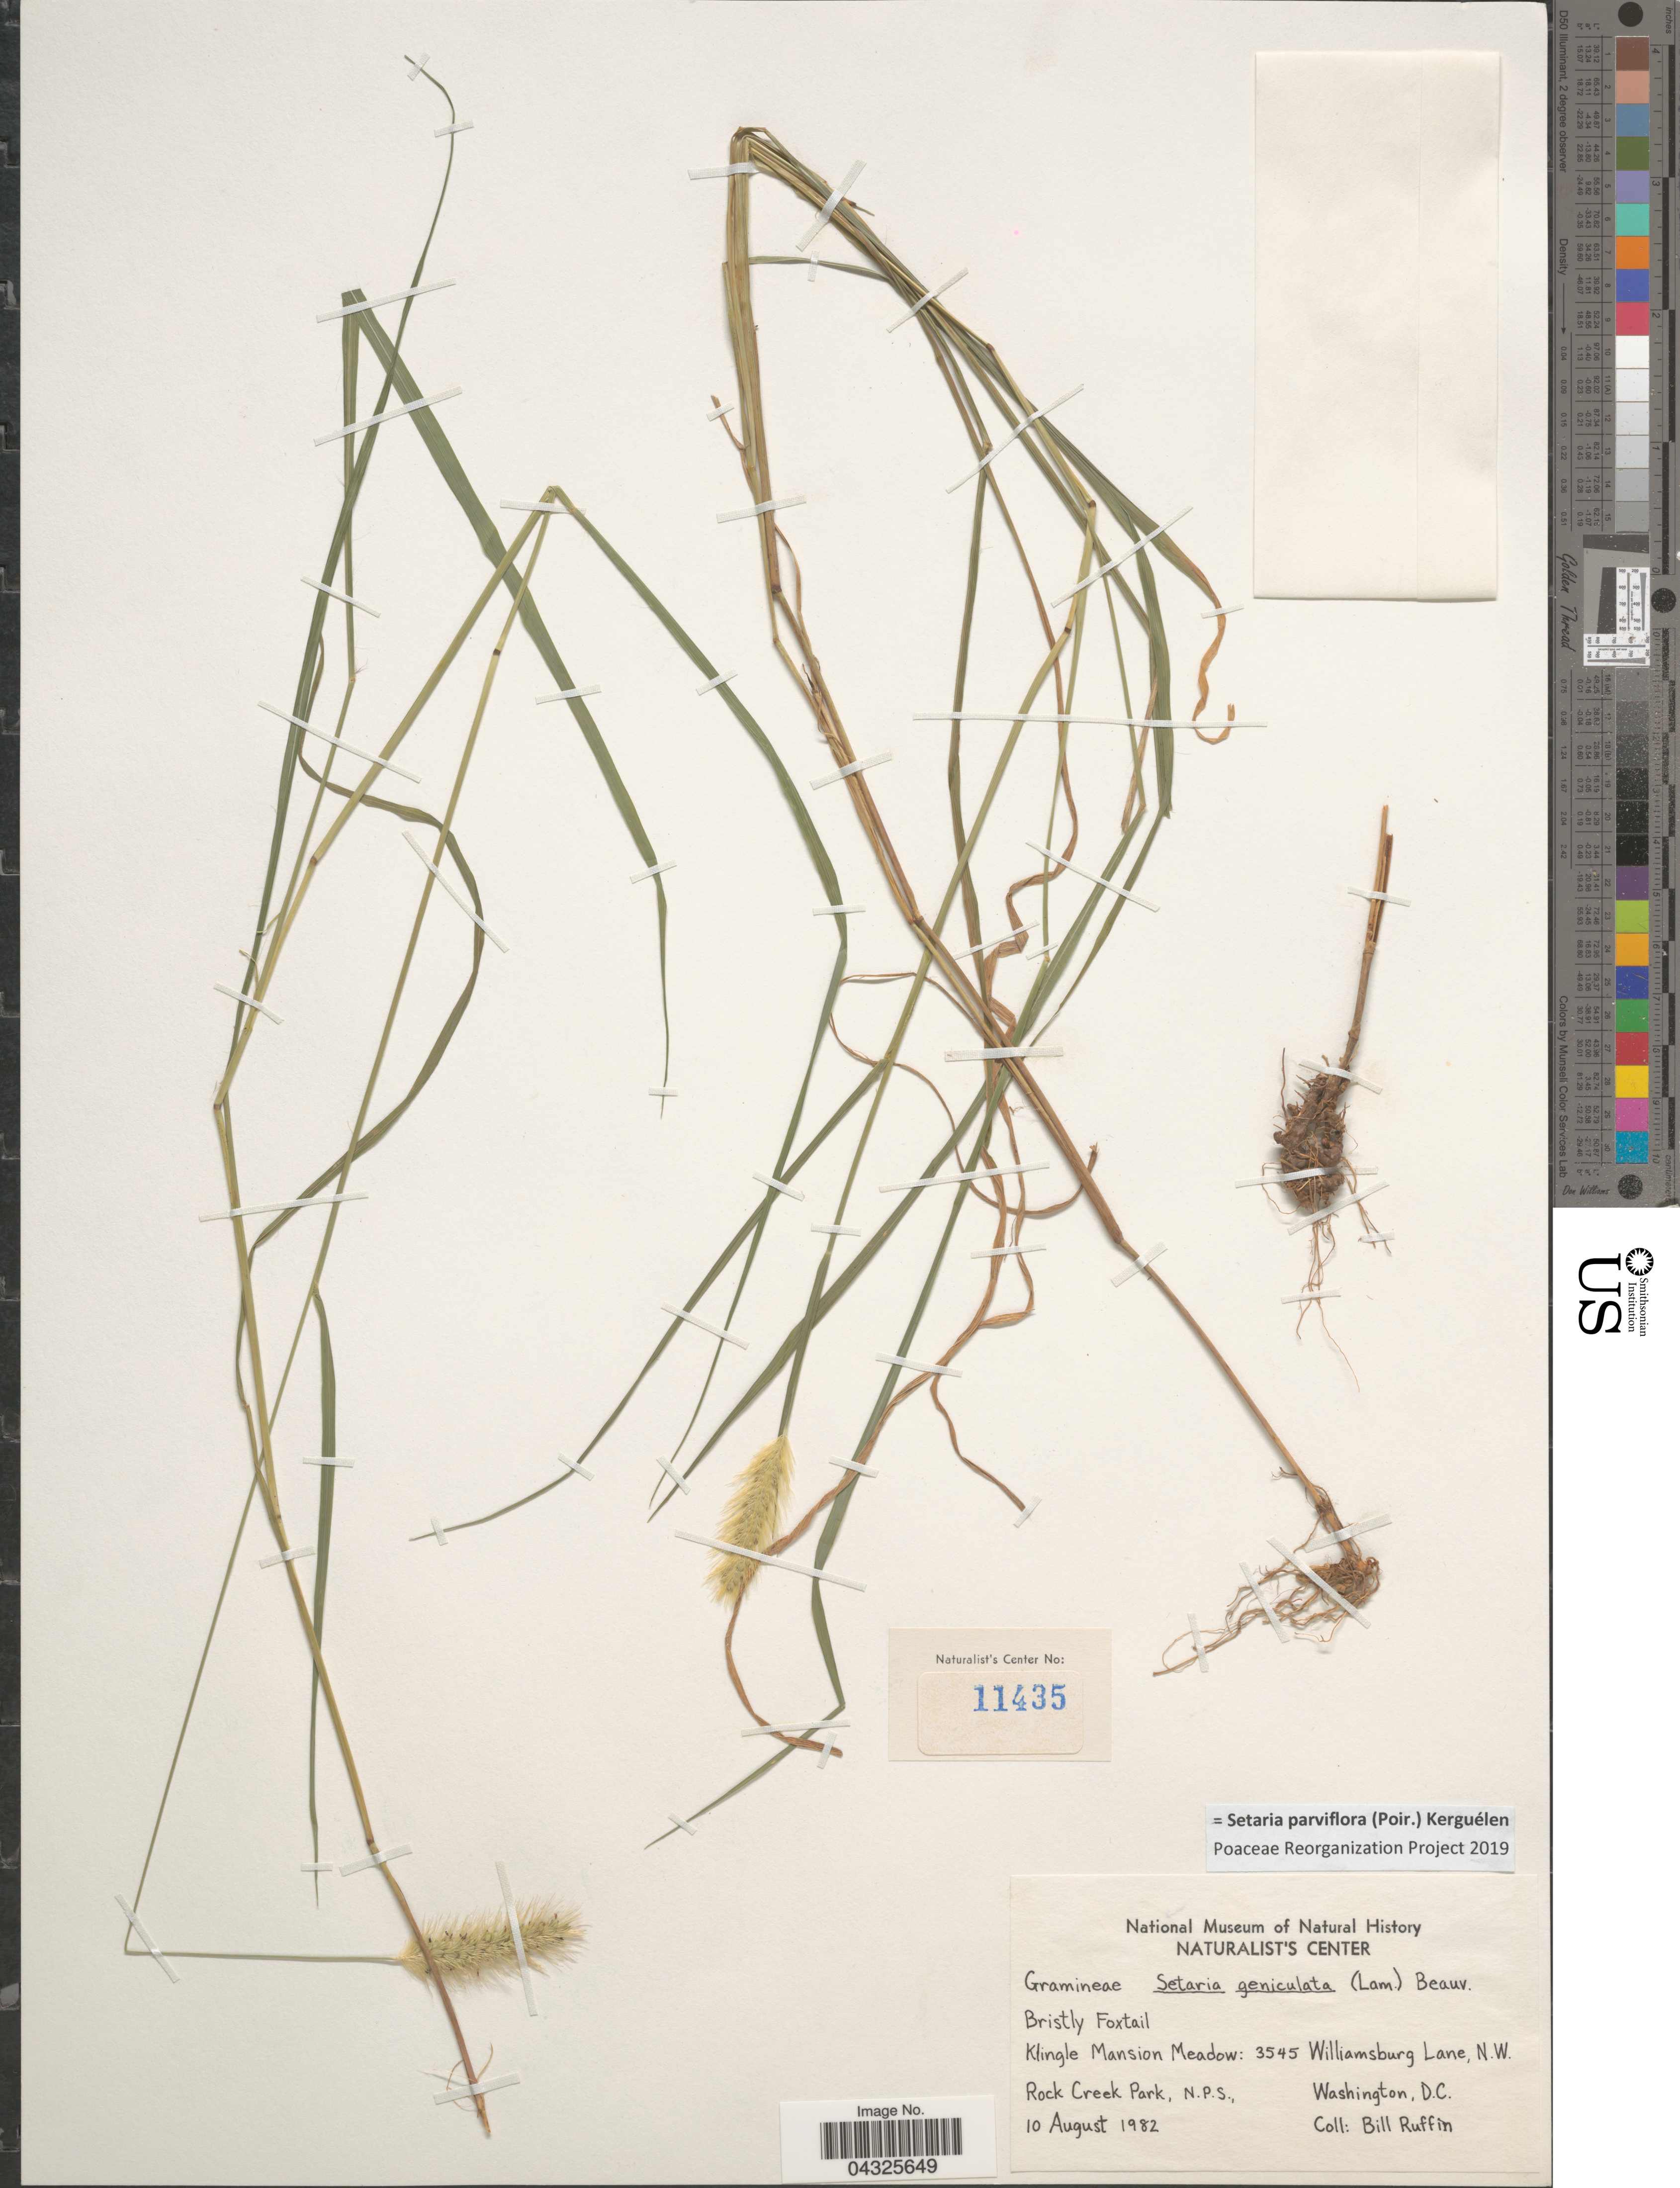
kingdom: Plantae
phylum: Tracheophyta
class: Liliopsida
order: Poales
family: Poaceae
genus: Setaria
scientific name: Setaria parviflora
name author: (Poir.) Kerguélen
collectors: B. Ruffin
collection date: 1982-08-10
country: United States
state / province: District of Columbia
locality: Bristly Foxtail. Klingle Mansion Meadow: 3545 Williamsburg Lane, N.W. Rock Creek Park, N.P.S.